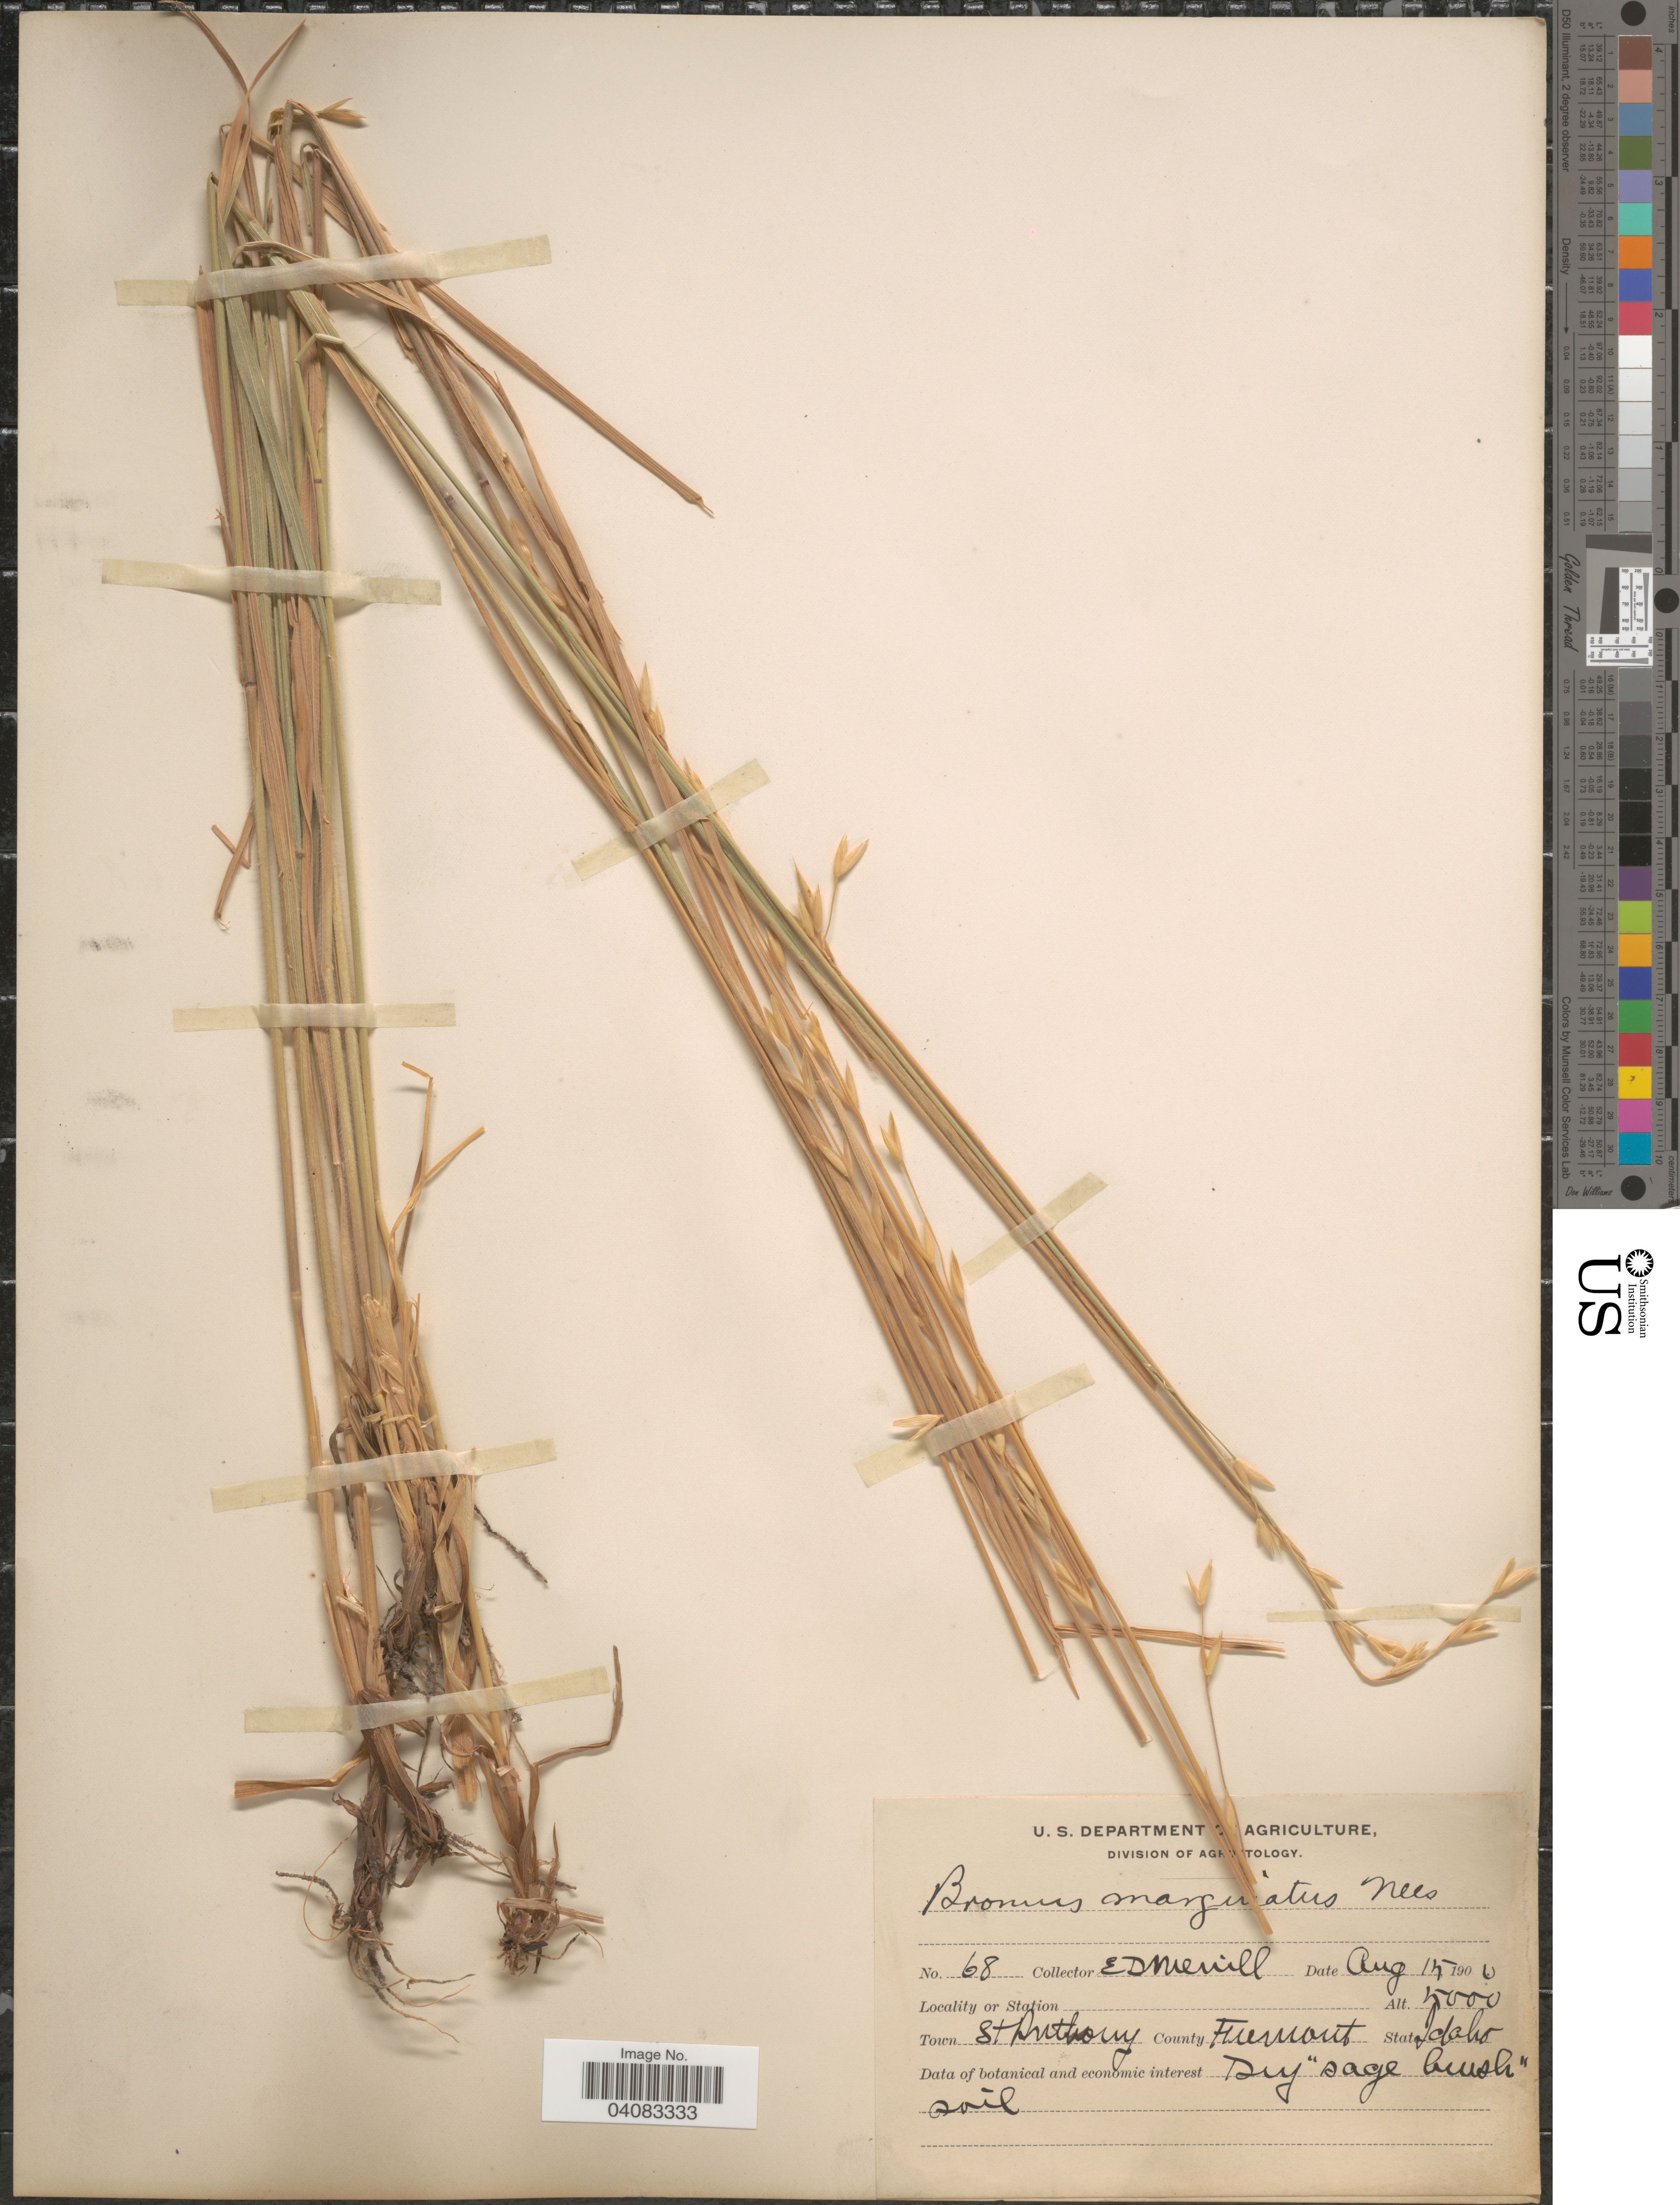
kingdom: Plantae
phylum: Tracheophyta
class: Liliopsida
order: Poales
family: Poaceae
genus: Bromus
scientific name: Bromus marginatus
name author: Nees ex Steud.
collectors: E. D. Merrill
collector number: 68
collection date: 1900-08-15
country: United States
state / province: Idaho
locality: Town St. Anthony. County Fremont.